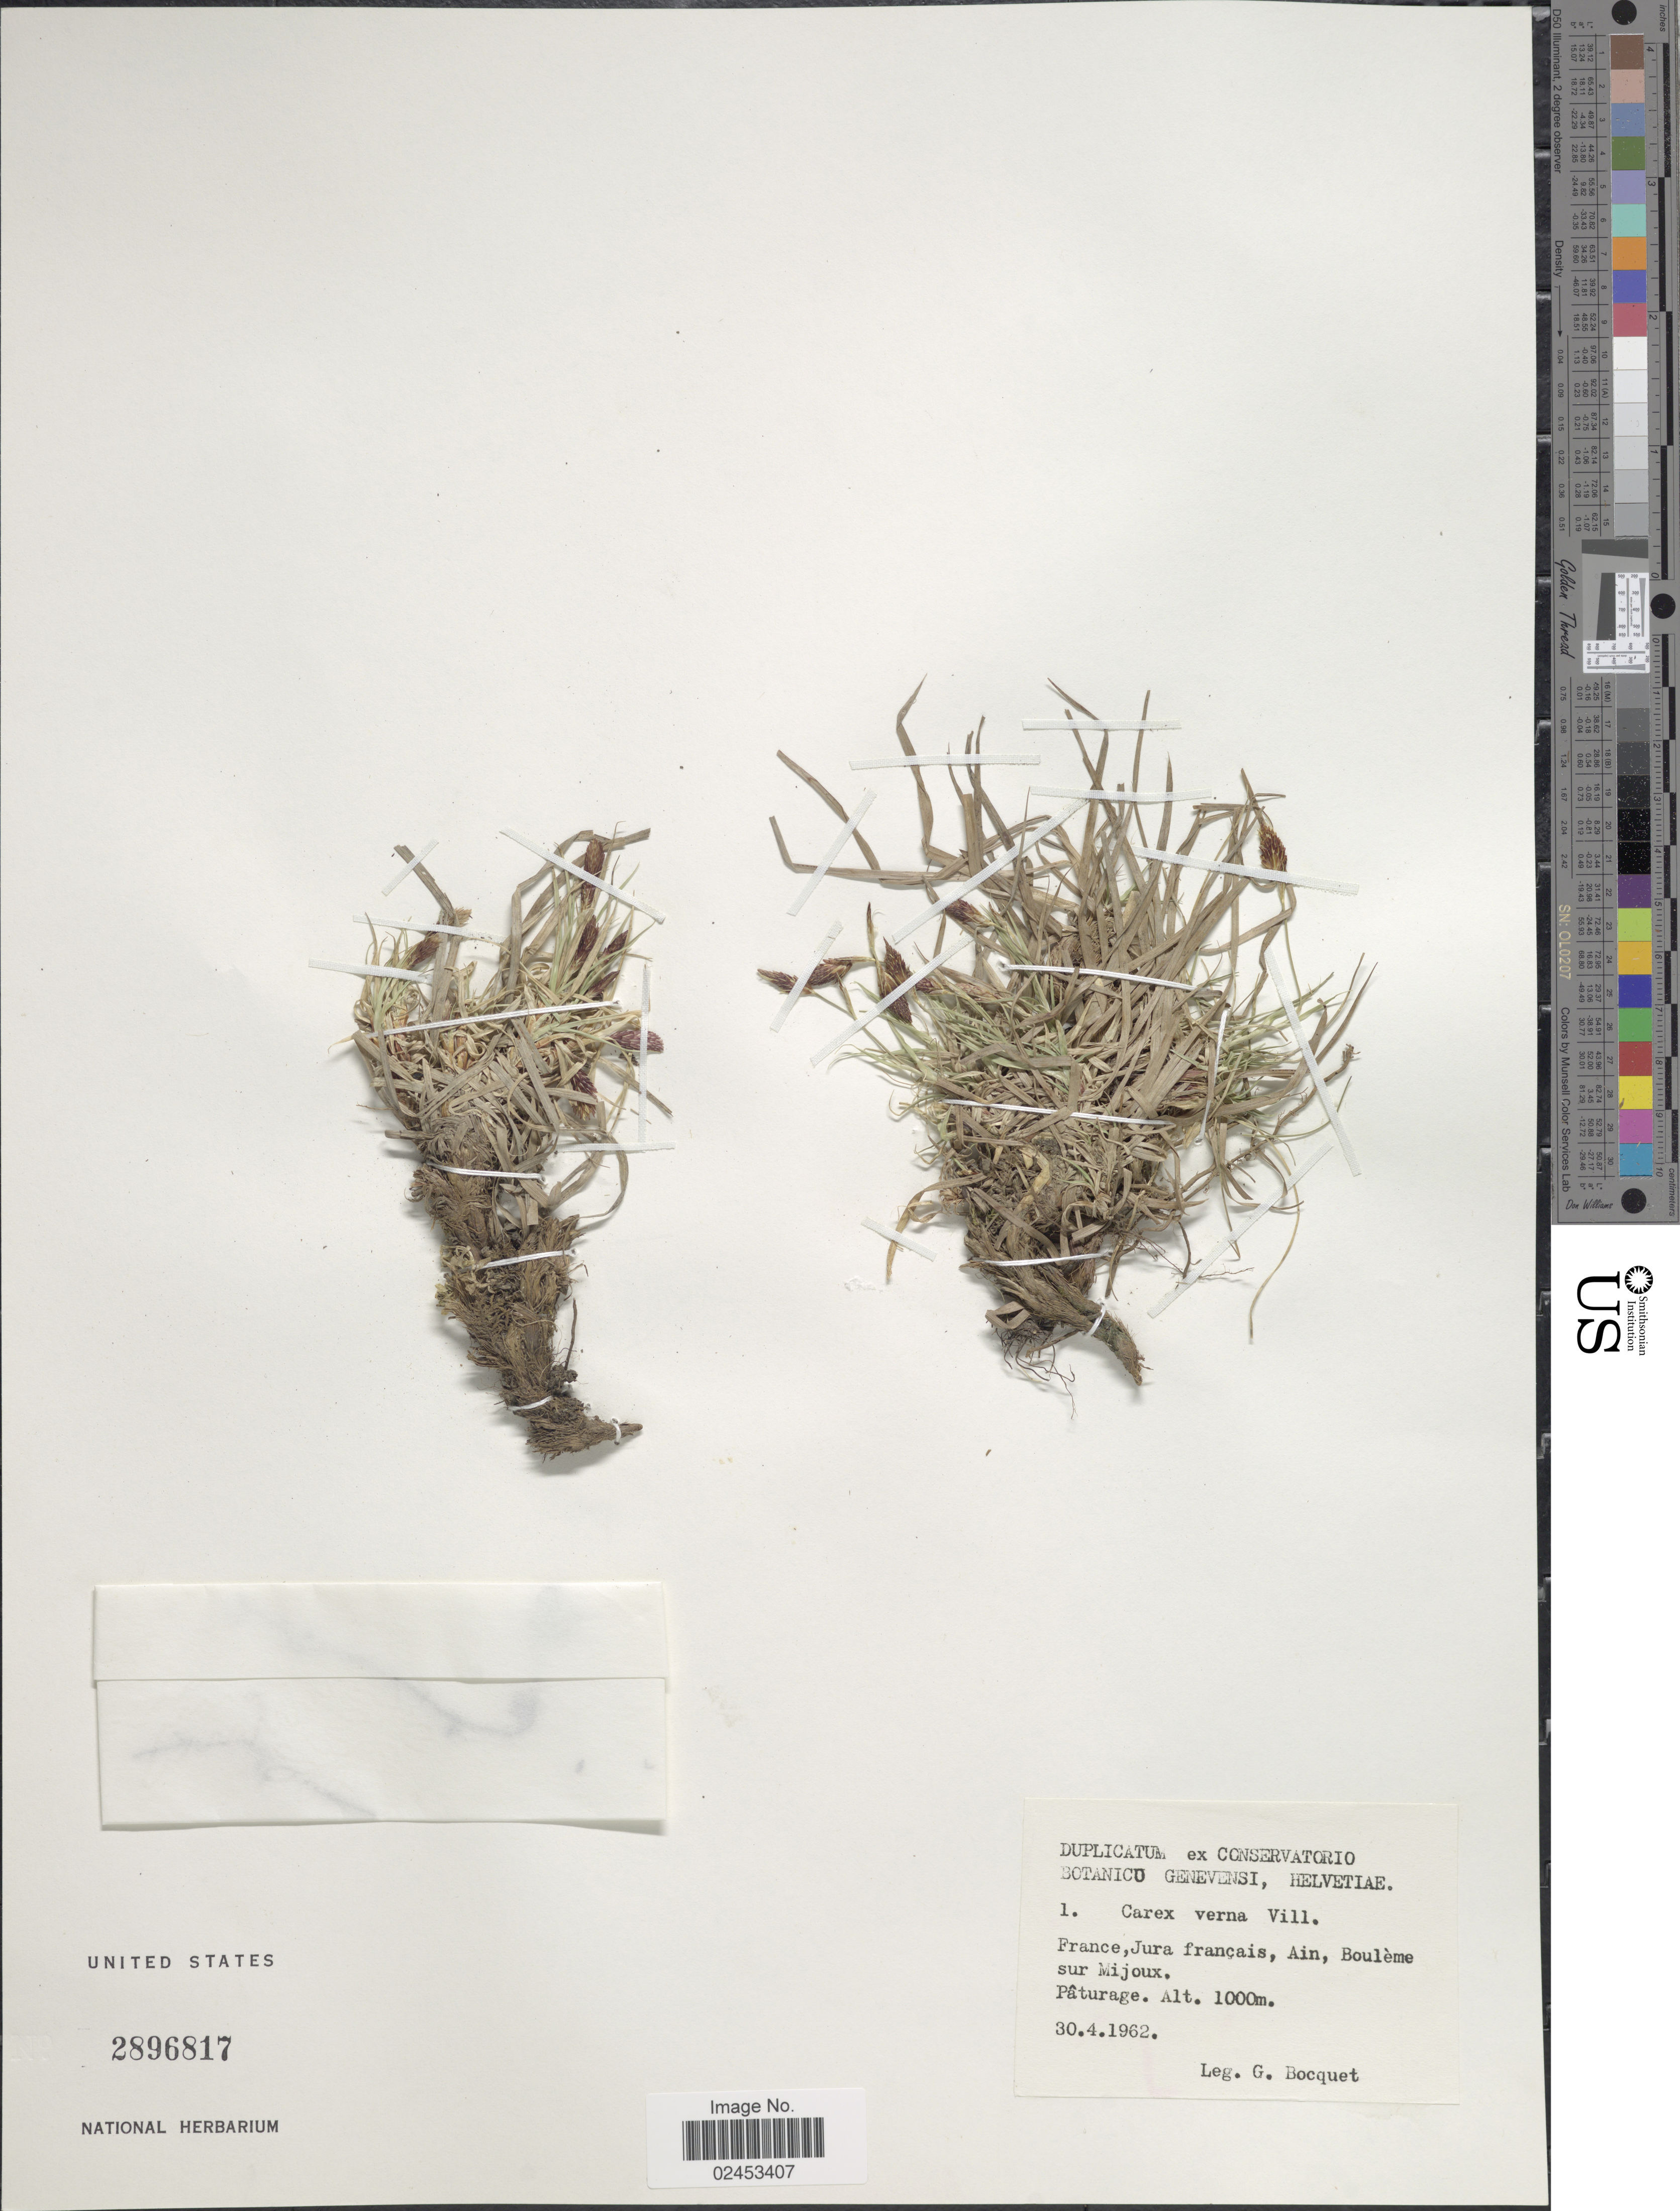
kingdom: Plantae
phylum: Tracheophyta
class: Liliopsida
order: Poales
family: Cyperaceae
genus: Carex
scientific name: Carex caryophyllea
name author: Latourr.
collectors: G. Bocquet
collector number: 1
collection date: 1962-04-30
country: France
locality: Jura français, Ain, Boulème sur Mijoux, Pâturage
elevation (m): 1000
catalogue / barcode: US 2896817